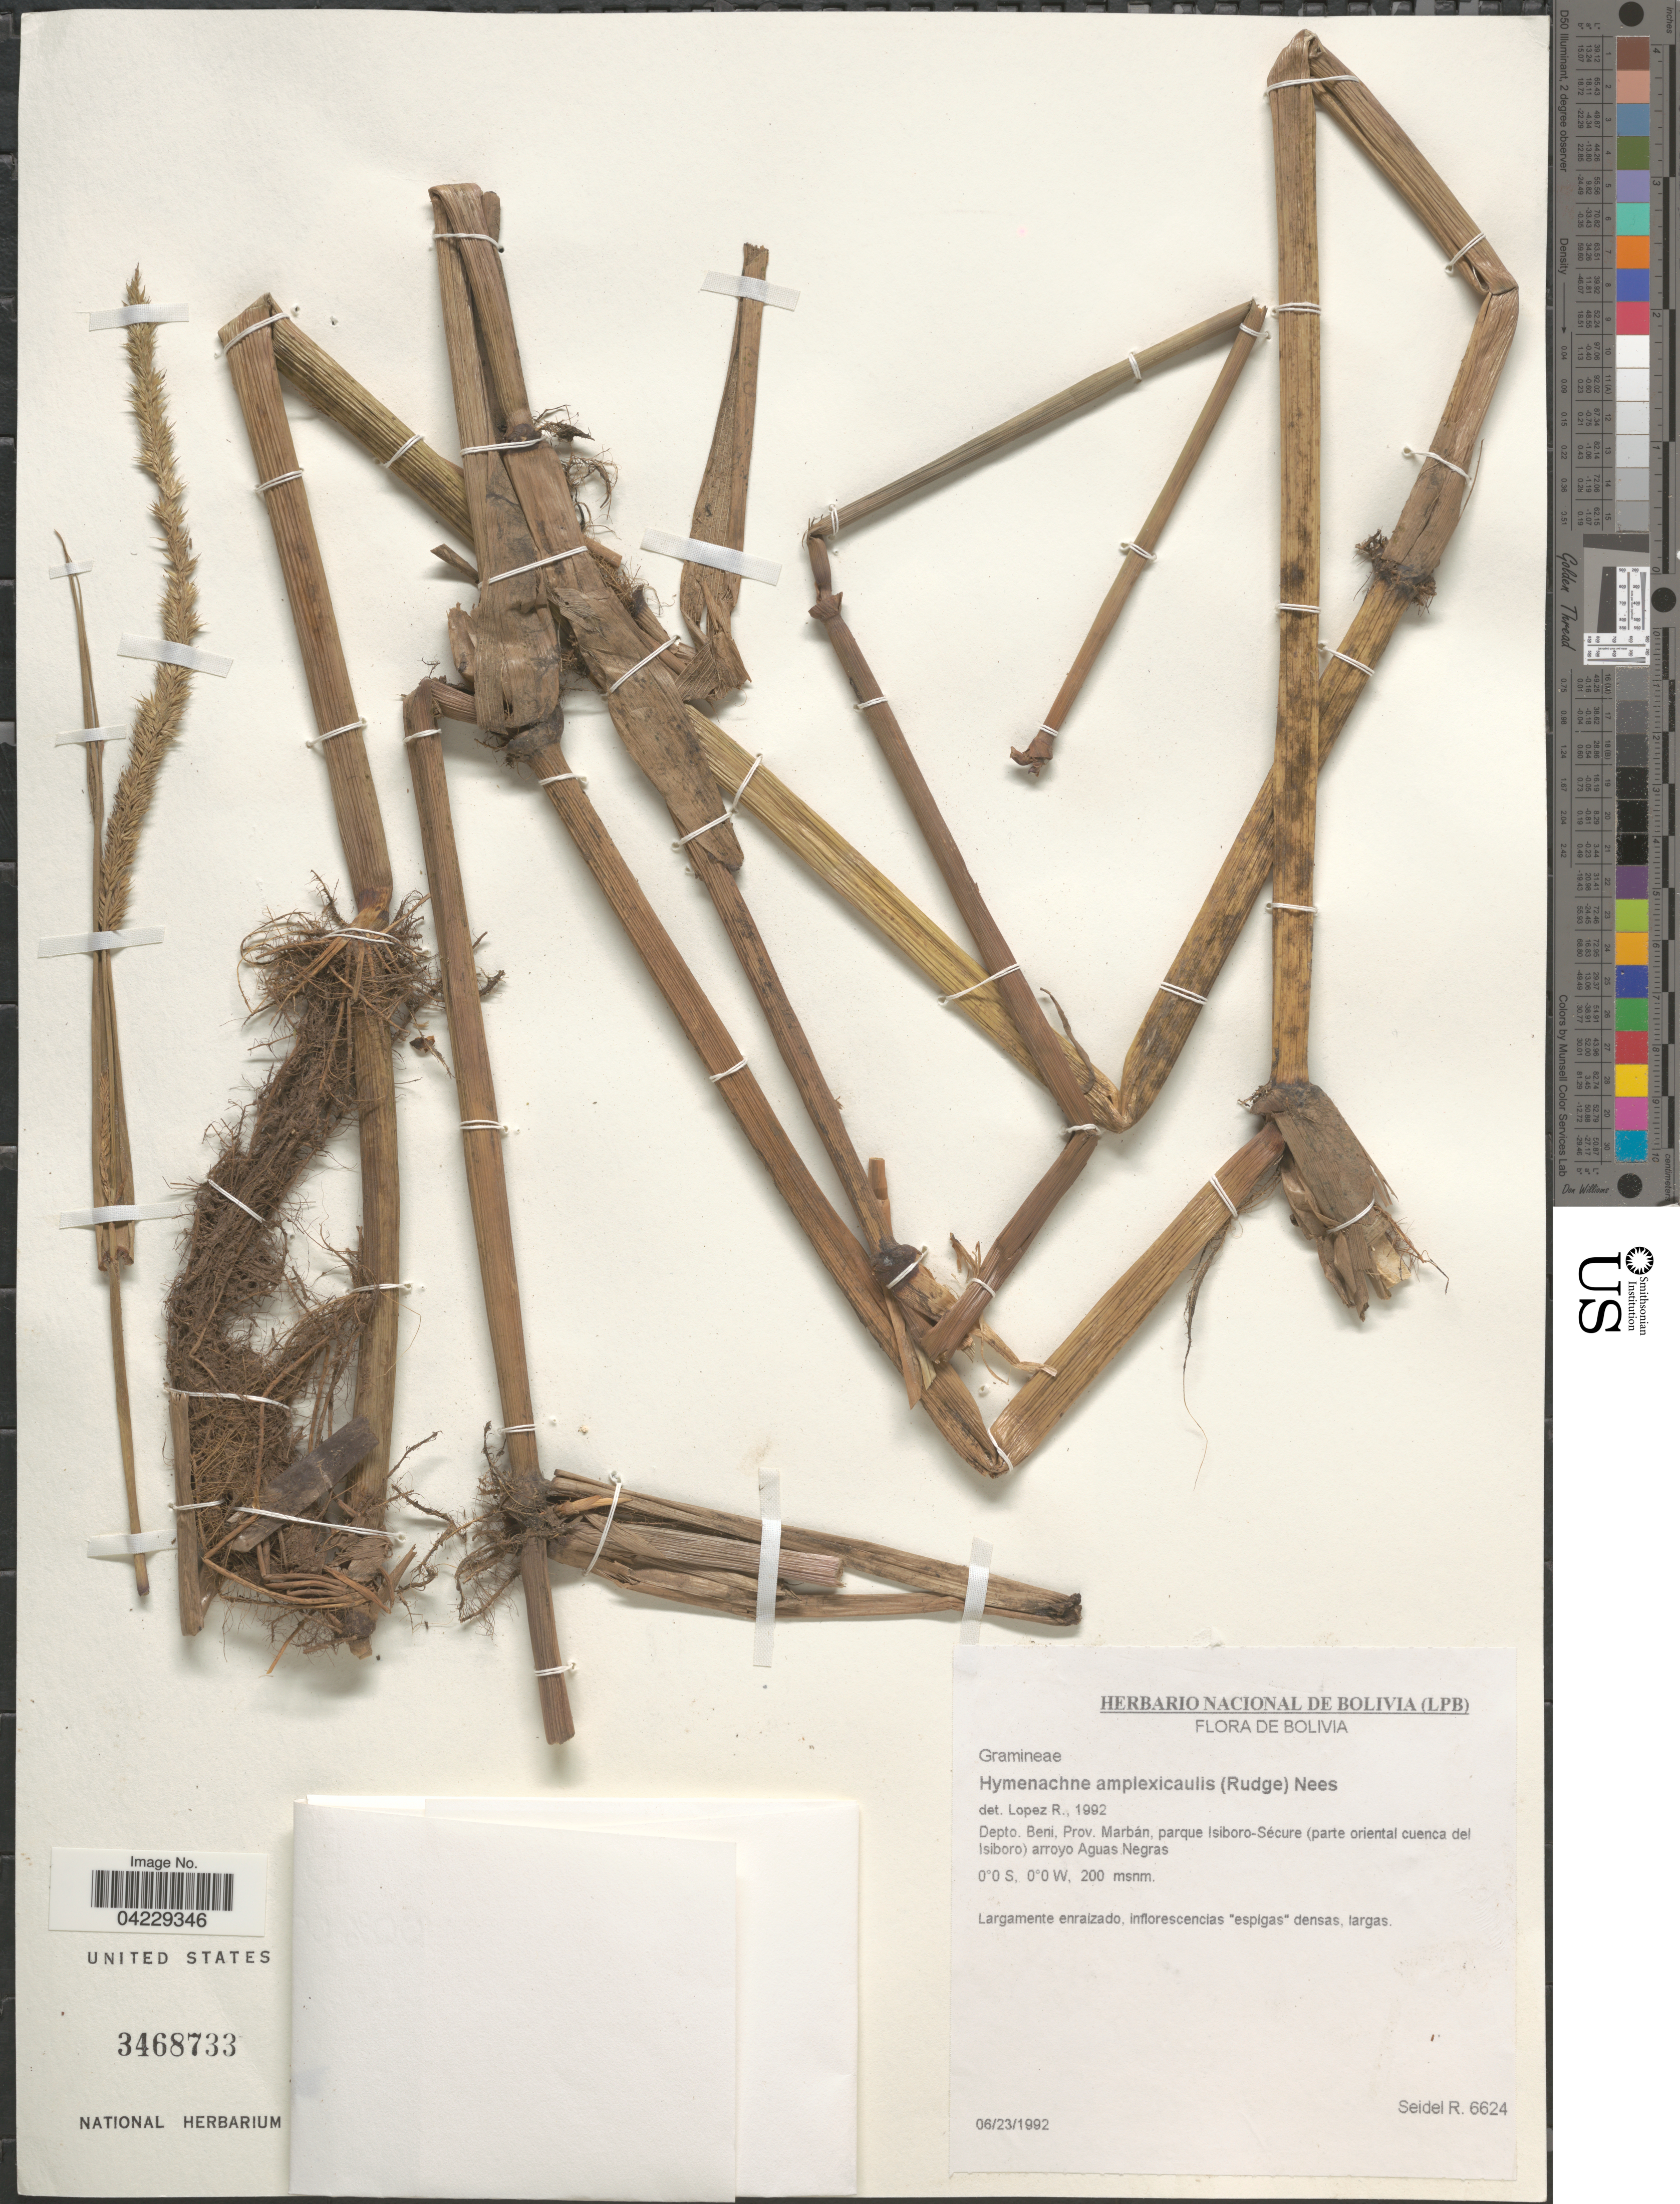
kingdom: Plantae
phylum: Tracheophyta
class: Liliopsida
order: Poales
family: Poaceae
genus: Hymenachne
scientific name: Hymenachne amplexicaulis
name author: (Rudge) Nees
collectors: R. Seidel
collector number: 6624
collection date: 1992-06-23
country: Bolivia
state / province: Beni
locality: Depto. Beni, Prov. Marbán, parque Isiboro-Sécure (parte oriental cuenca del Isiboro) arroyo Aguas Negras.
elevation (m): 200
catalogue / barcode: US 3468733